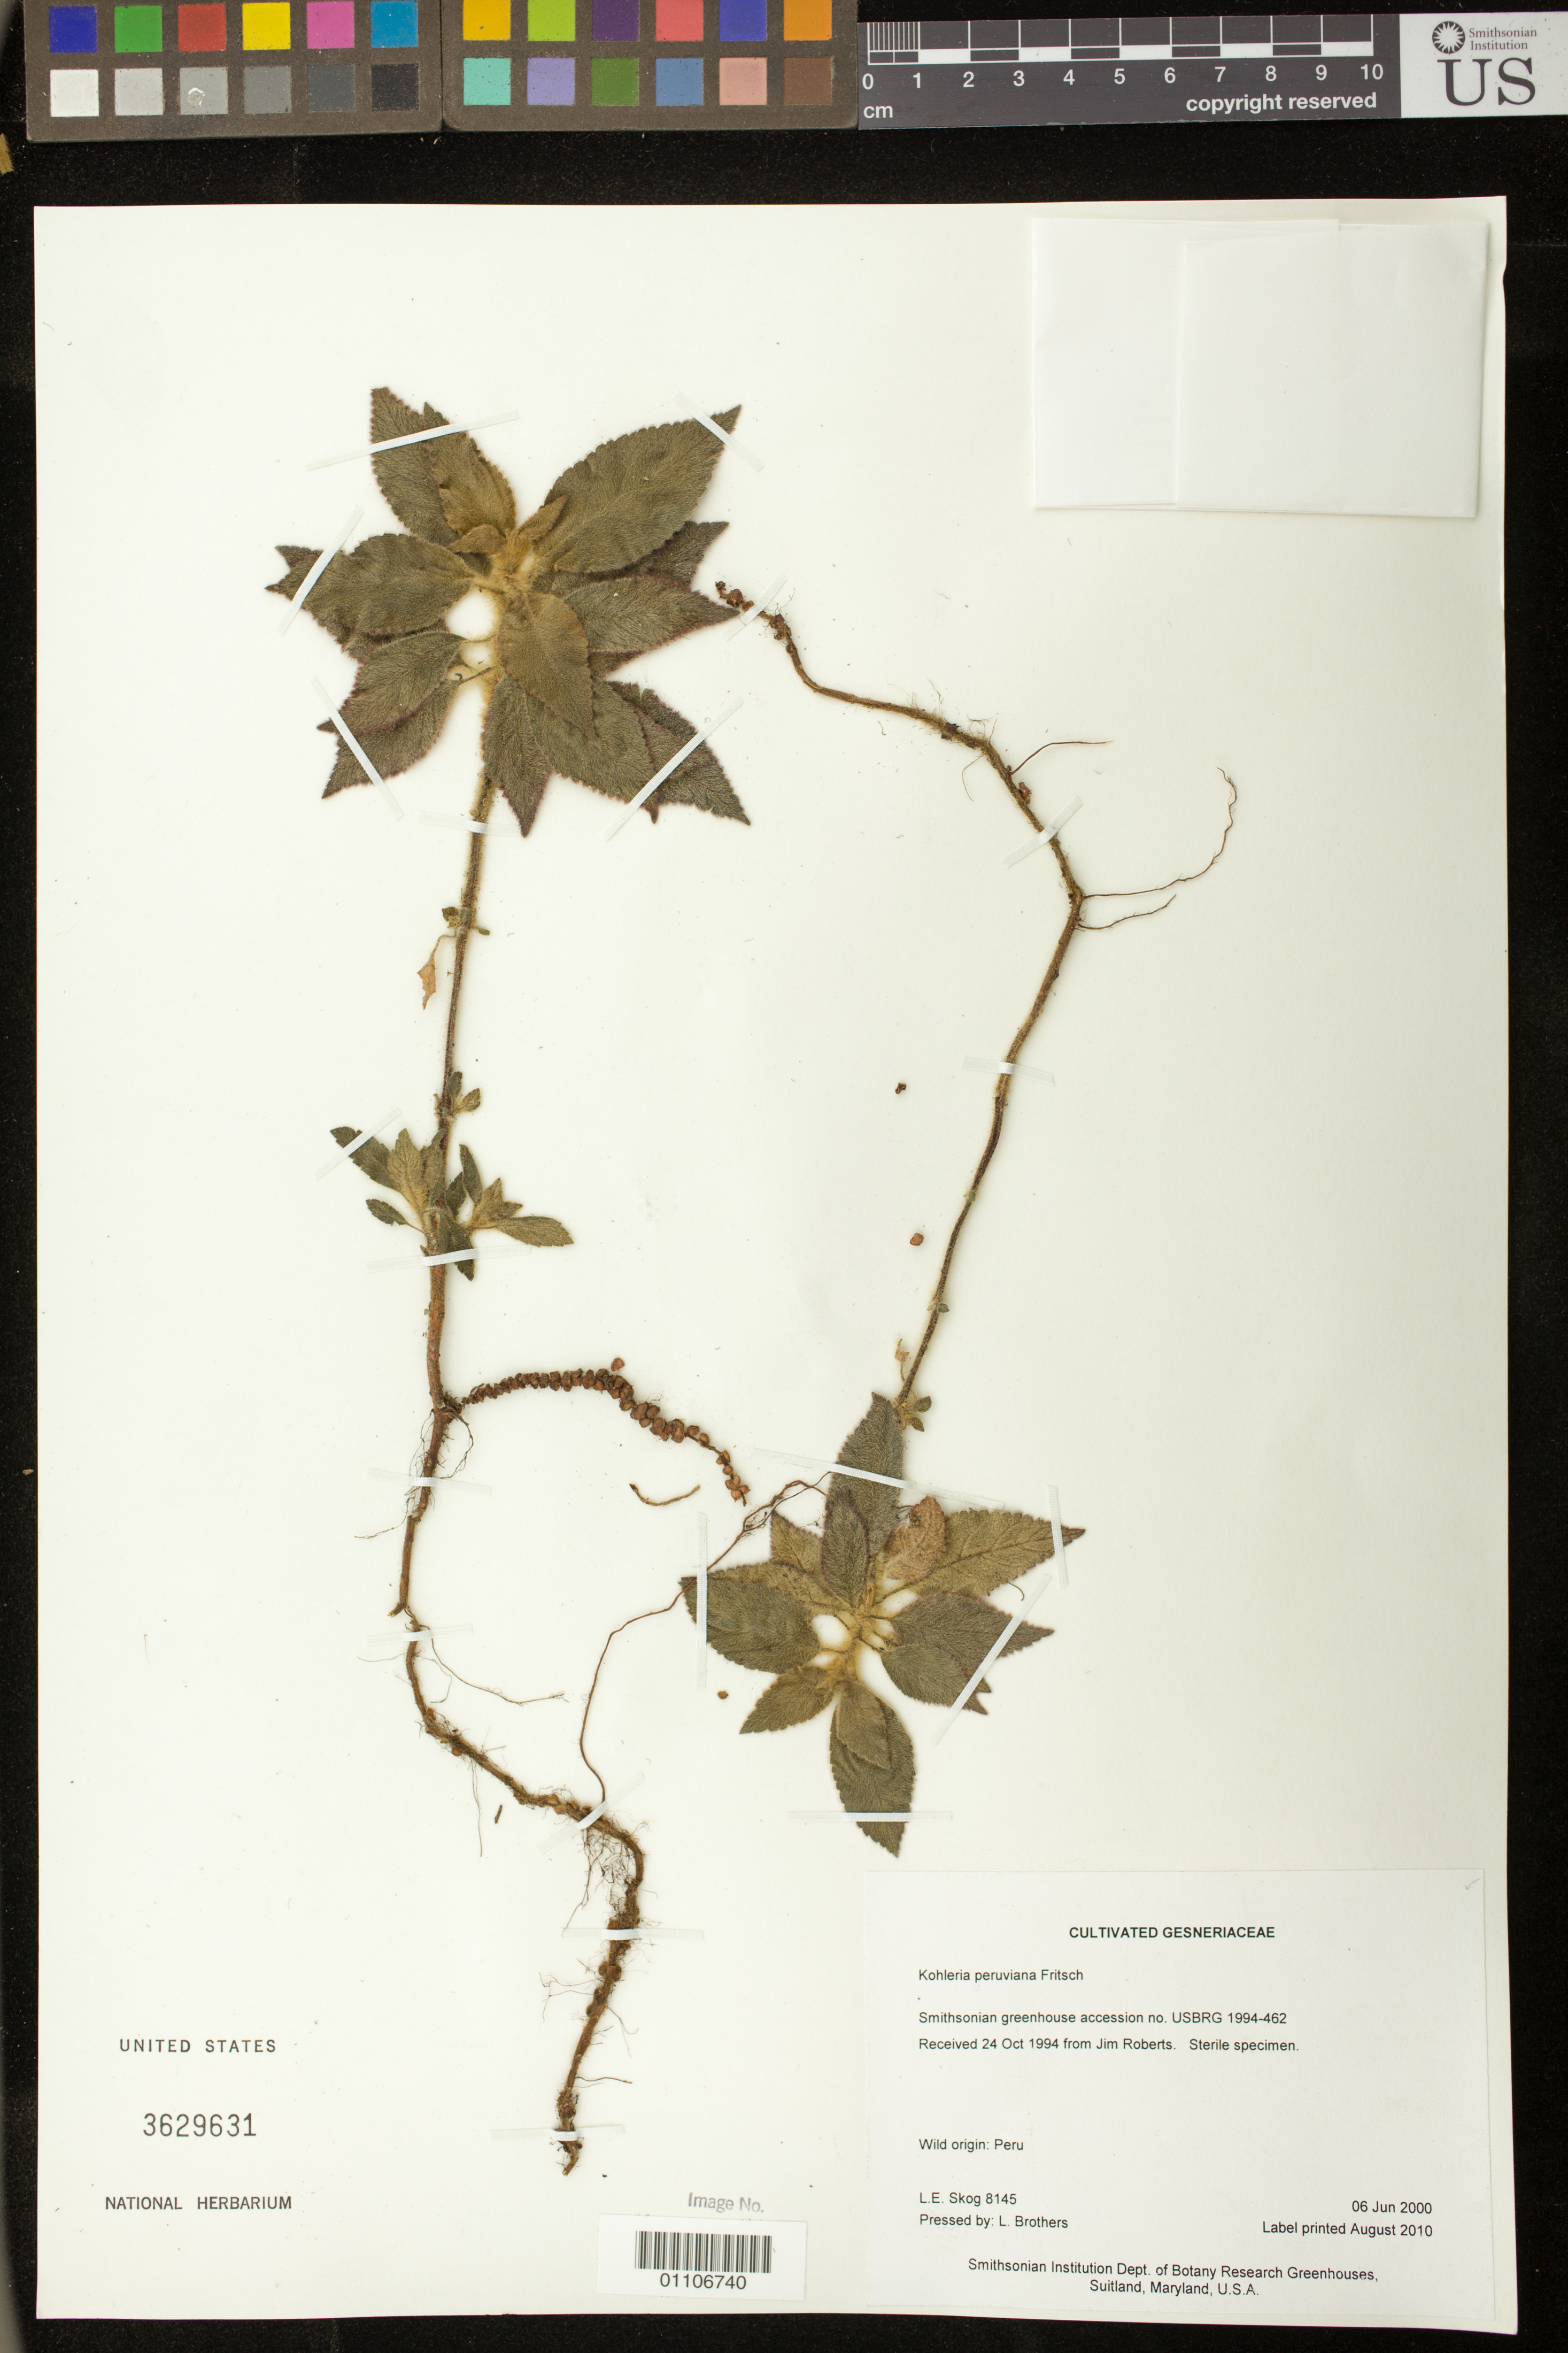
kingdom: Plantae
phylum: Tracheophyta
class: Magnoliopsida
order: Lamiales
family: Gesneriaceae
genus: Kohleria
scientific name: Kohleria peruviana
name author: Fritsch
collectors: L. E. Skog & L. Brothers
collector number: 8145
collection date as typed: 06 Jun 2000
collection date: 2000-06-06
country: Peru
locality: Smithsonian Institution Dept. of Botany Research Greenhouses, Suitland, Maryland, U.S.A.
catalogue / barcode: US 3629631